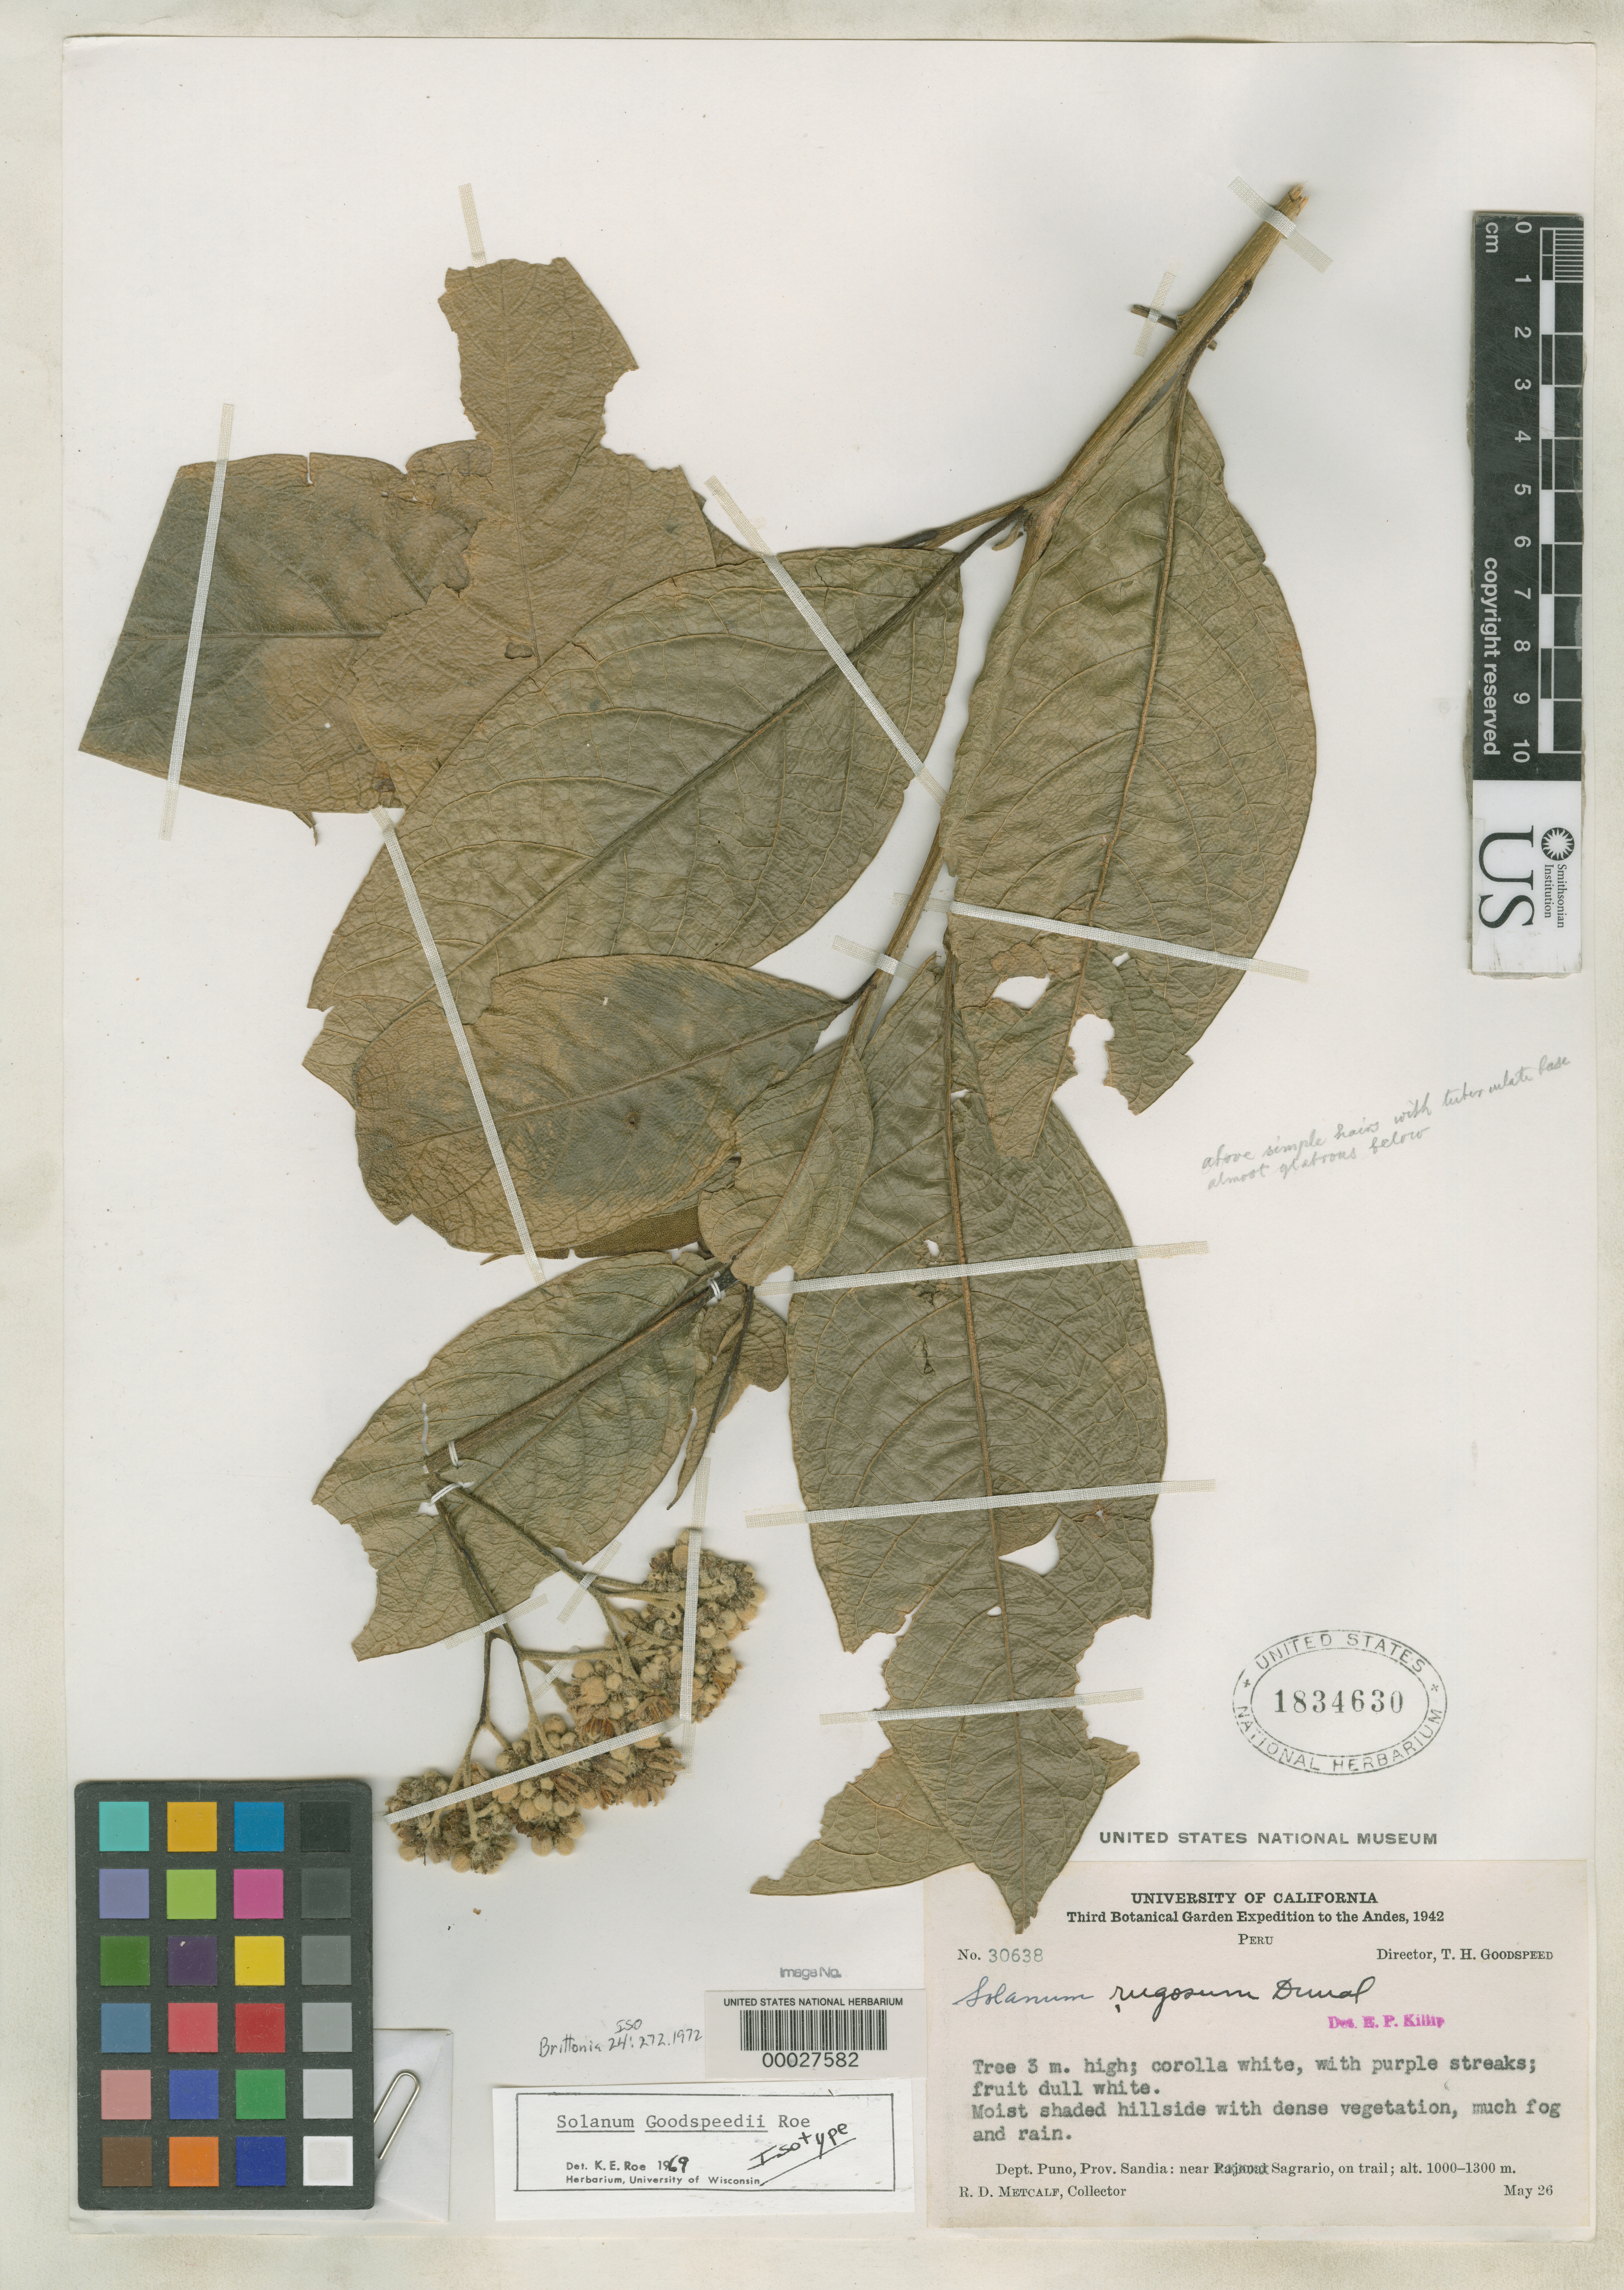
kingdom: Plantae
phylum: Tracheophyta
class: Magnoliopsida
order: Solanales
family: Solanaceae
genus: Solanum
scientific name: Solanum goodspeedii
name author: K.E. Roe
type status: Isotype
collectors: R. D. Metcalf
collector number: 30638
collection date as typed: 26 May 1942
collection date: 1942-05-26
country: Peru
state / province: Puno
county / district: Sandia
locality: Near Sagrario.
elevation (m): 1000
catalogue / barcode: US 1834630